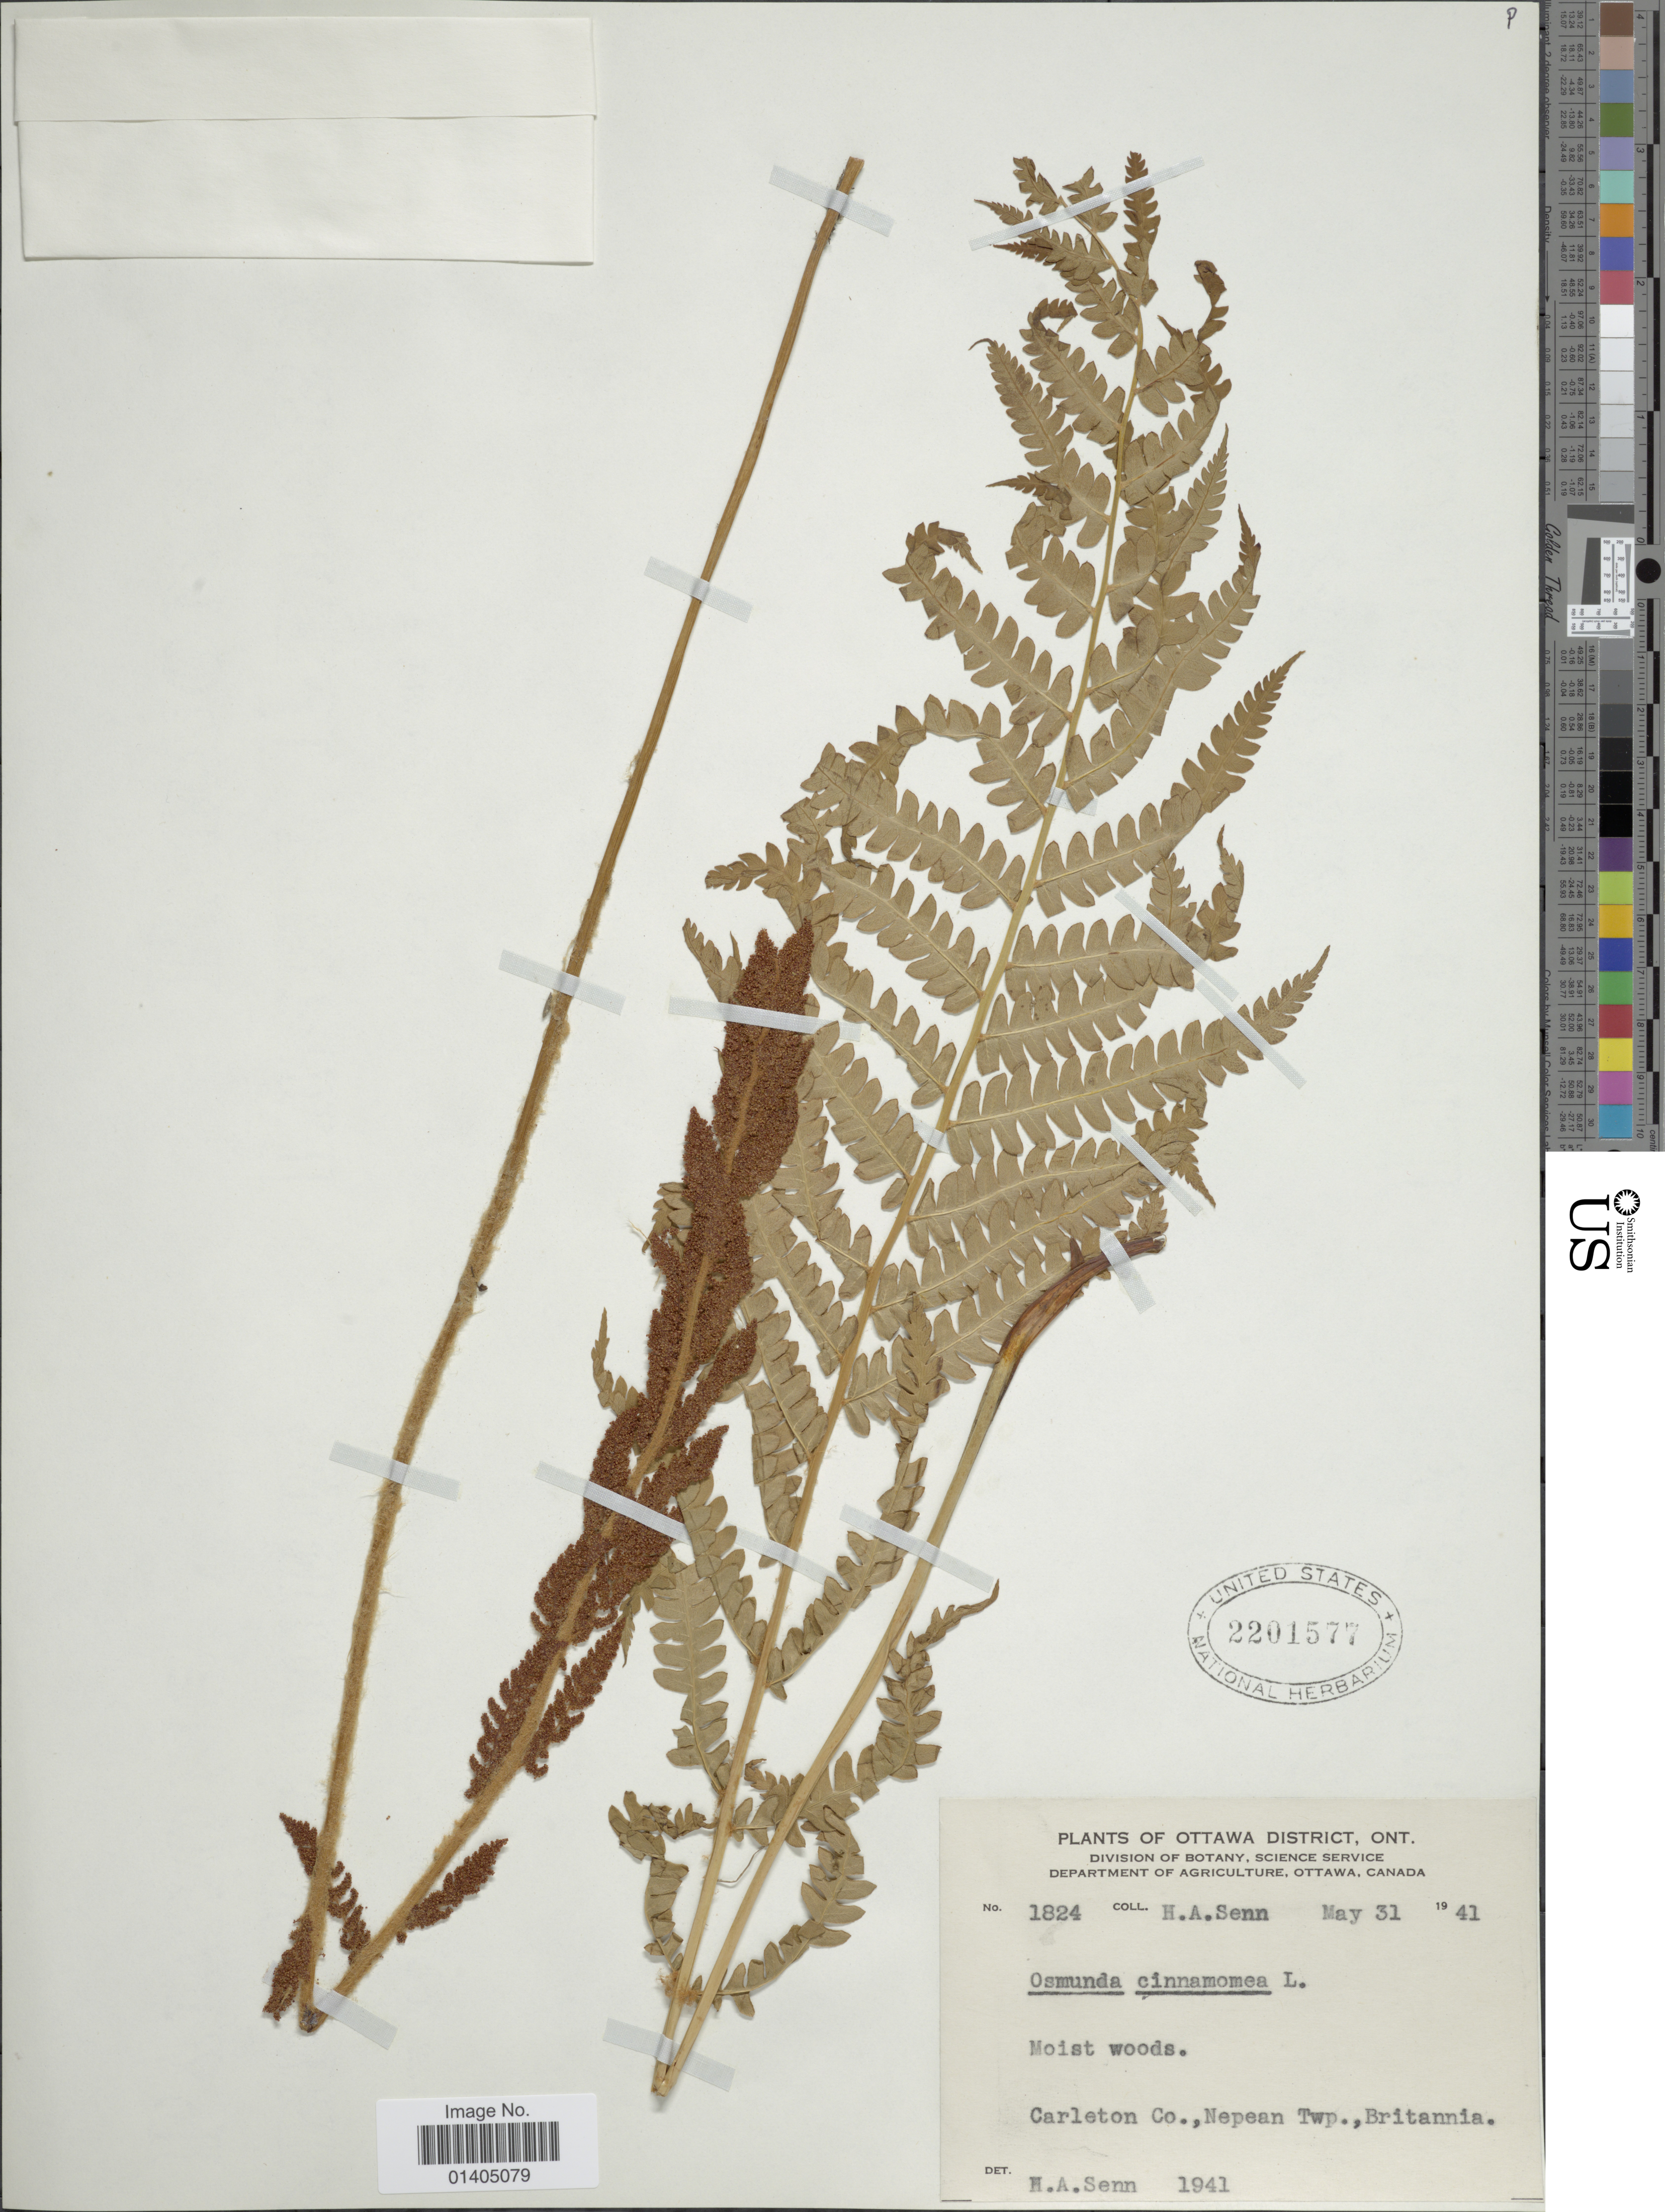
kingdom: Plantae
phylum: Tracheophyta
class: Polypodiopsida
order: Osmundales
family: Osmundaceae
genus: Osmundastrum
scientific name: Osmundastrum cinnamomeum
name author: (L.) C. Presl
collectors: H. Senn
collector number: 1824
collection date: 1941-05-31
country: Canada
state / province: Ontario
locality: Ottawa District, Carleston Co., Nepean Twp., Britannia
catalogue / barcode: US 2201577